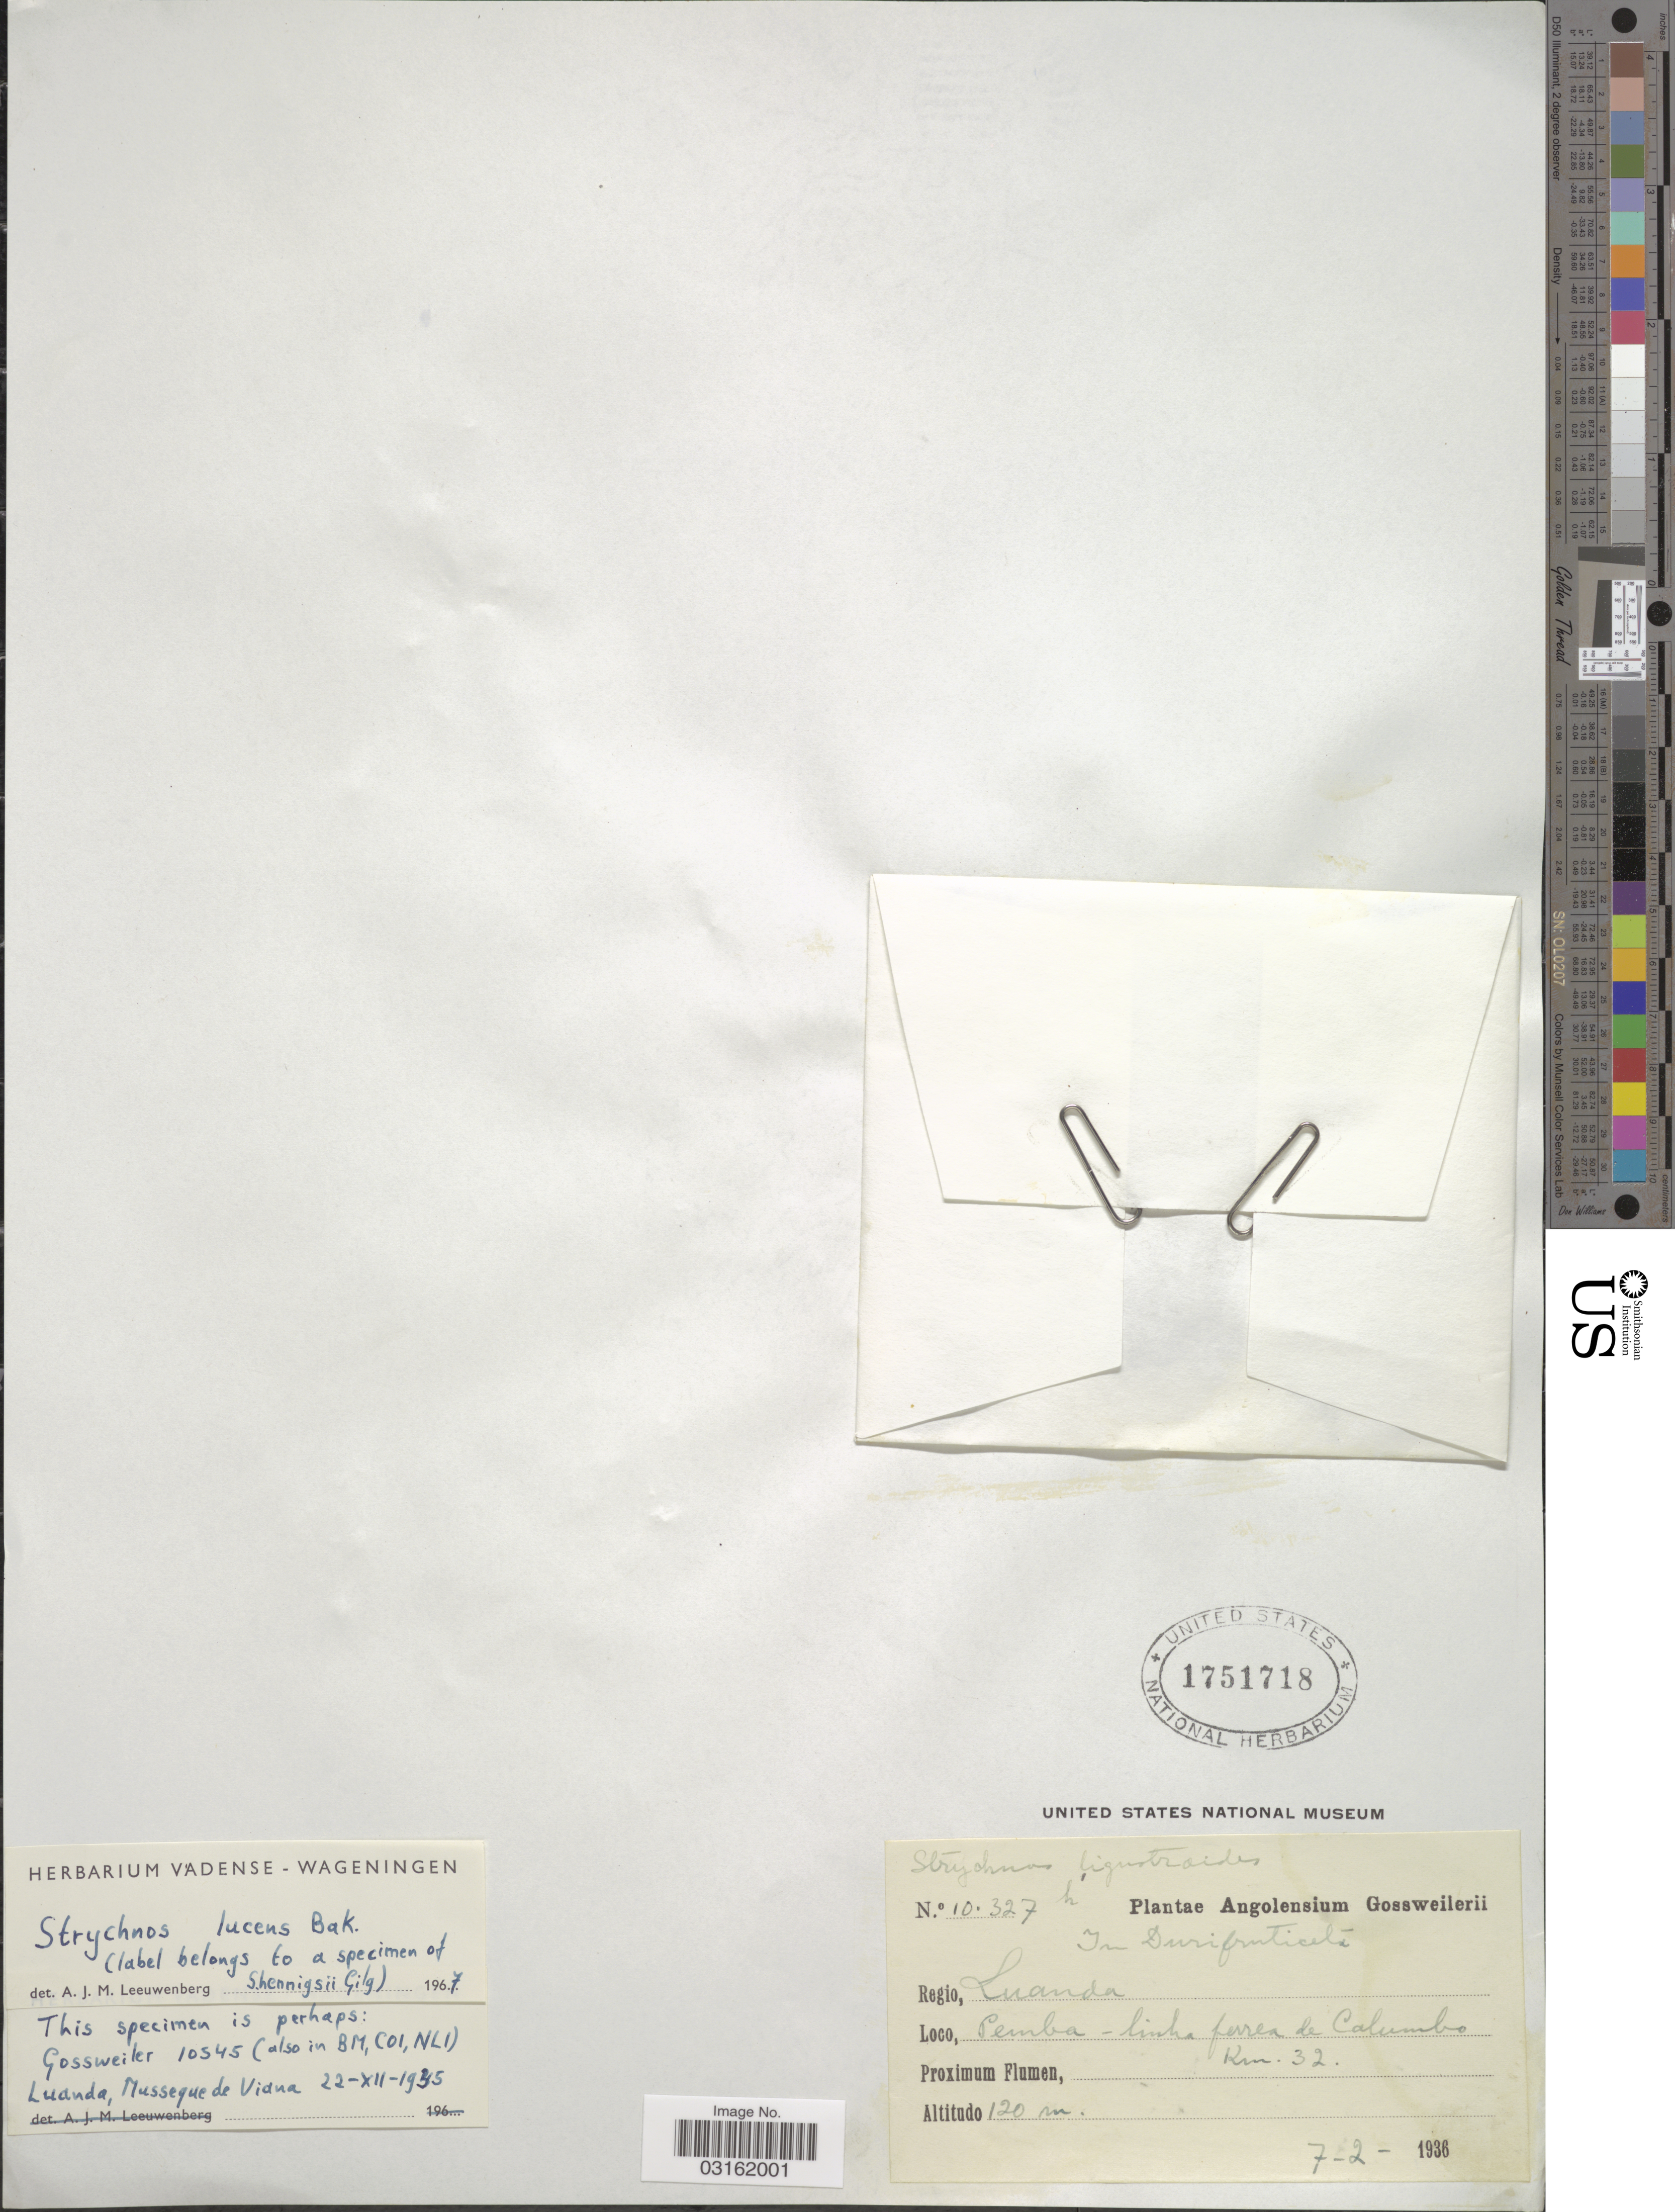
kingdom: Plantae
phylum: Tracheophyta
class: Magnoliopsida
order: Gentianales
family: Loganiaceae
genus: Strychnos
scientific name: Strychnos lucens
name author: Baker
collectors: -. Gossweiler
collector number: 10327h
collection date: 1936-02-07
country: Angola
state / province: Luanda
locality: Regio, Luanda. Pempa - linha furea de Calumbo Km. 32.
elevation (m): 120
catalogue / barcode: US 1751718